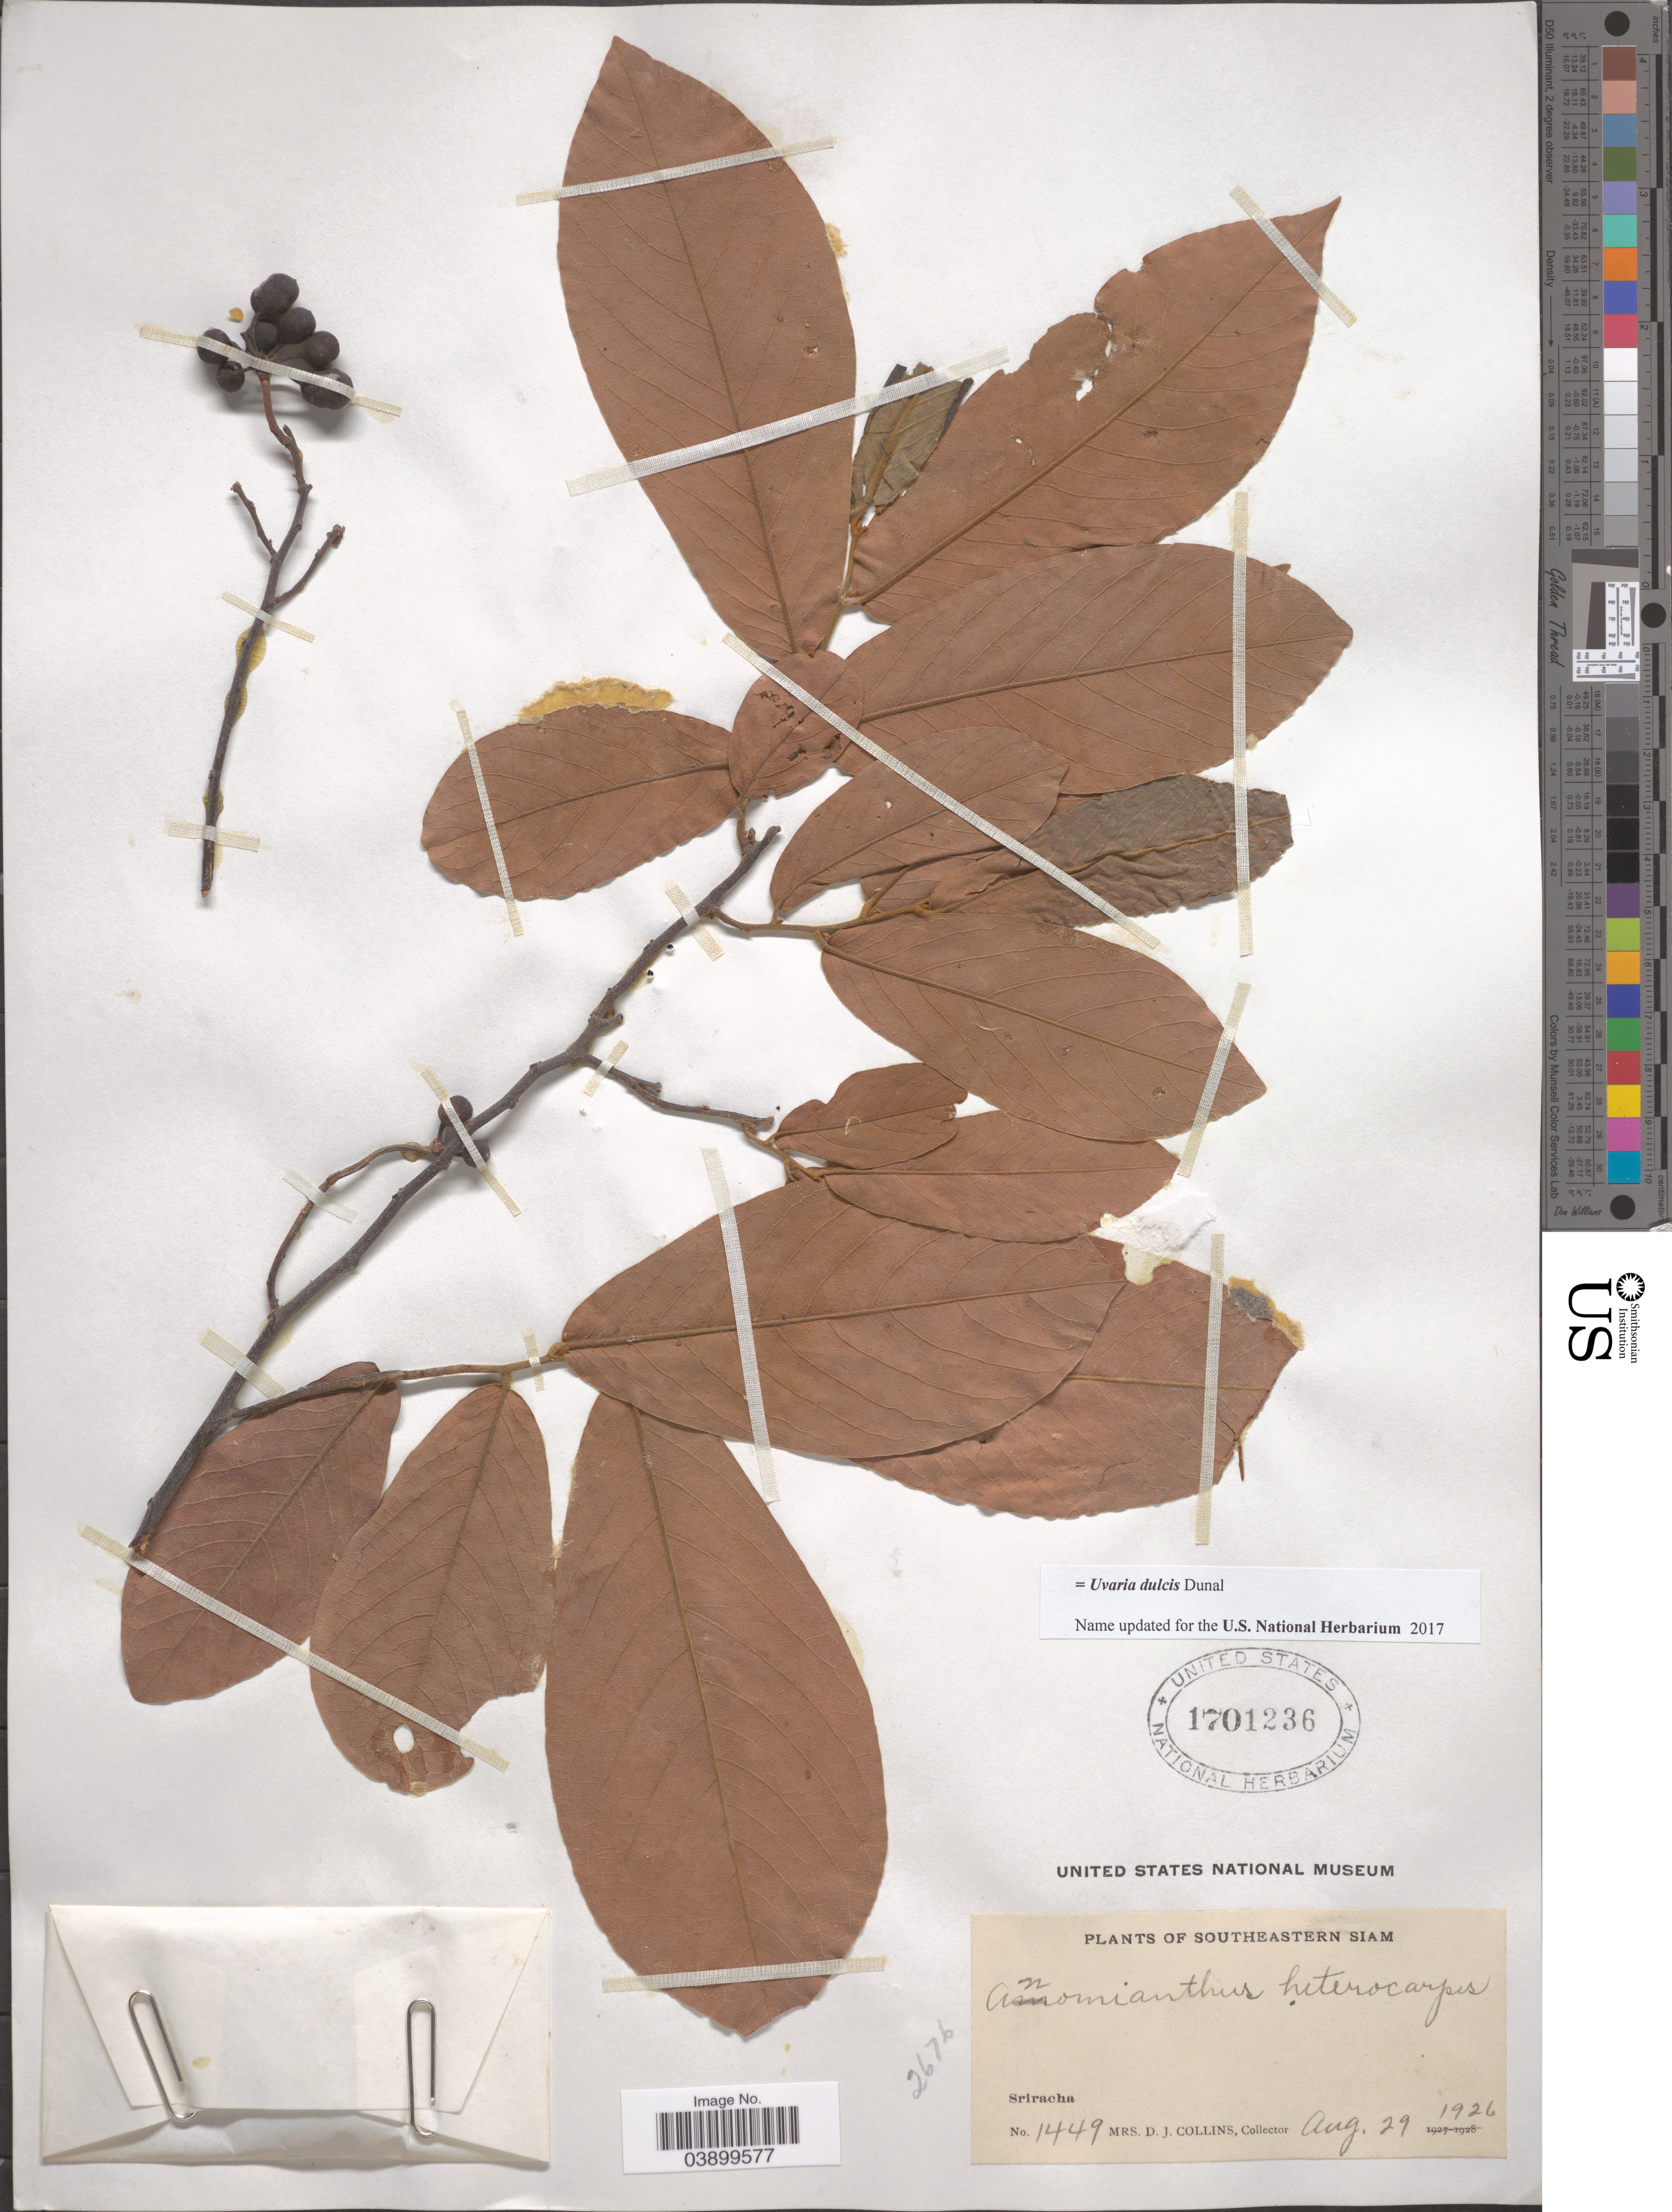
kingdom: Plantae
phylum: Tracheophyta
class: Magnoliopsida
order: Magnoliales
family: Annonaceae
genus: Uvaria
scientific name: Uvaria dulcis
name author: Dunal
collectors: Mrs. D. J. Collins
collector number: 1449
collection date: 1926-08-29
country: Thailand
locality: Southeastern Siam. Sriracha.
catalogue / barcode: US 1701236